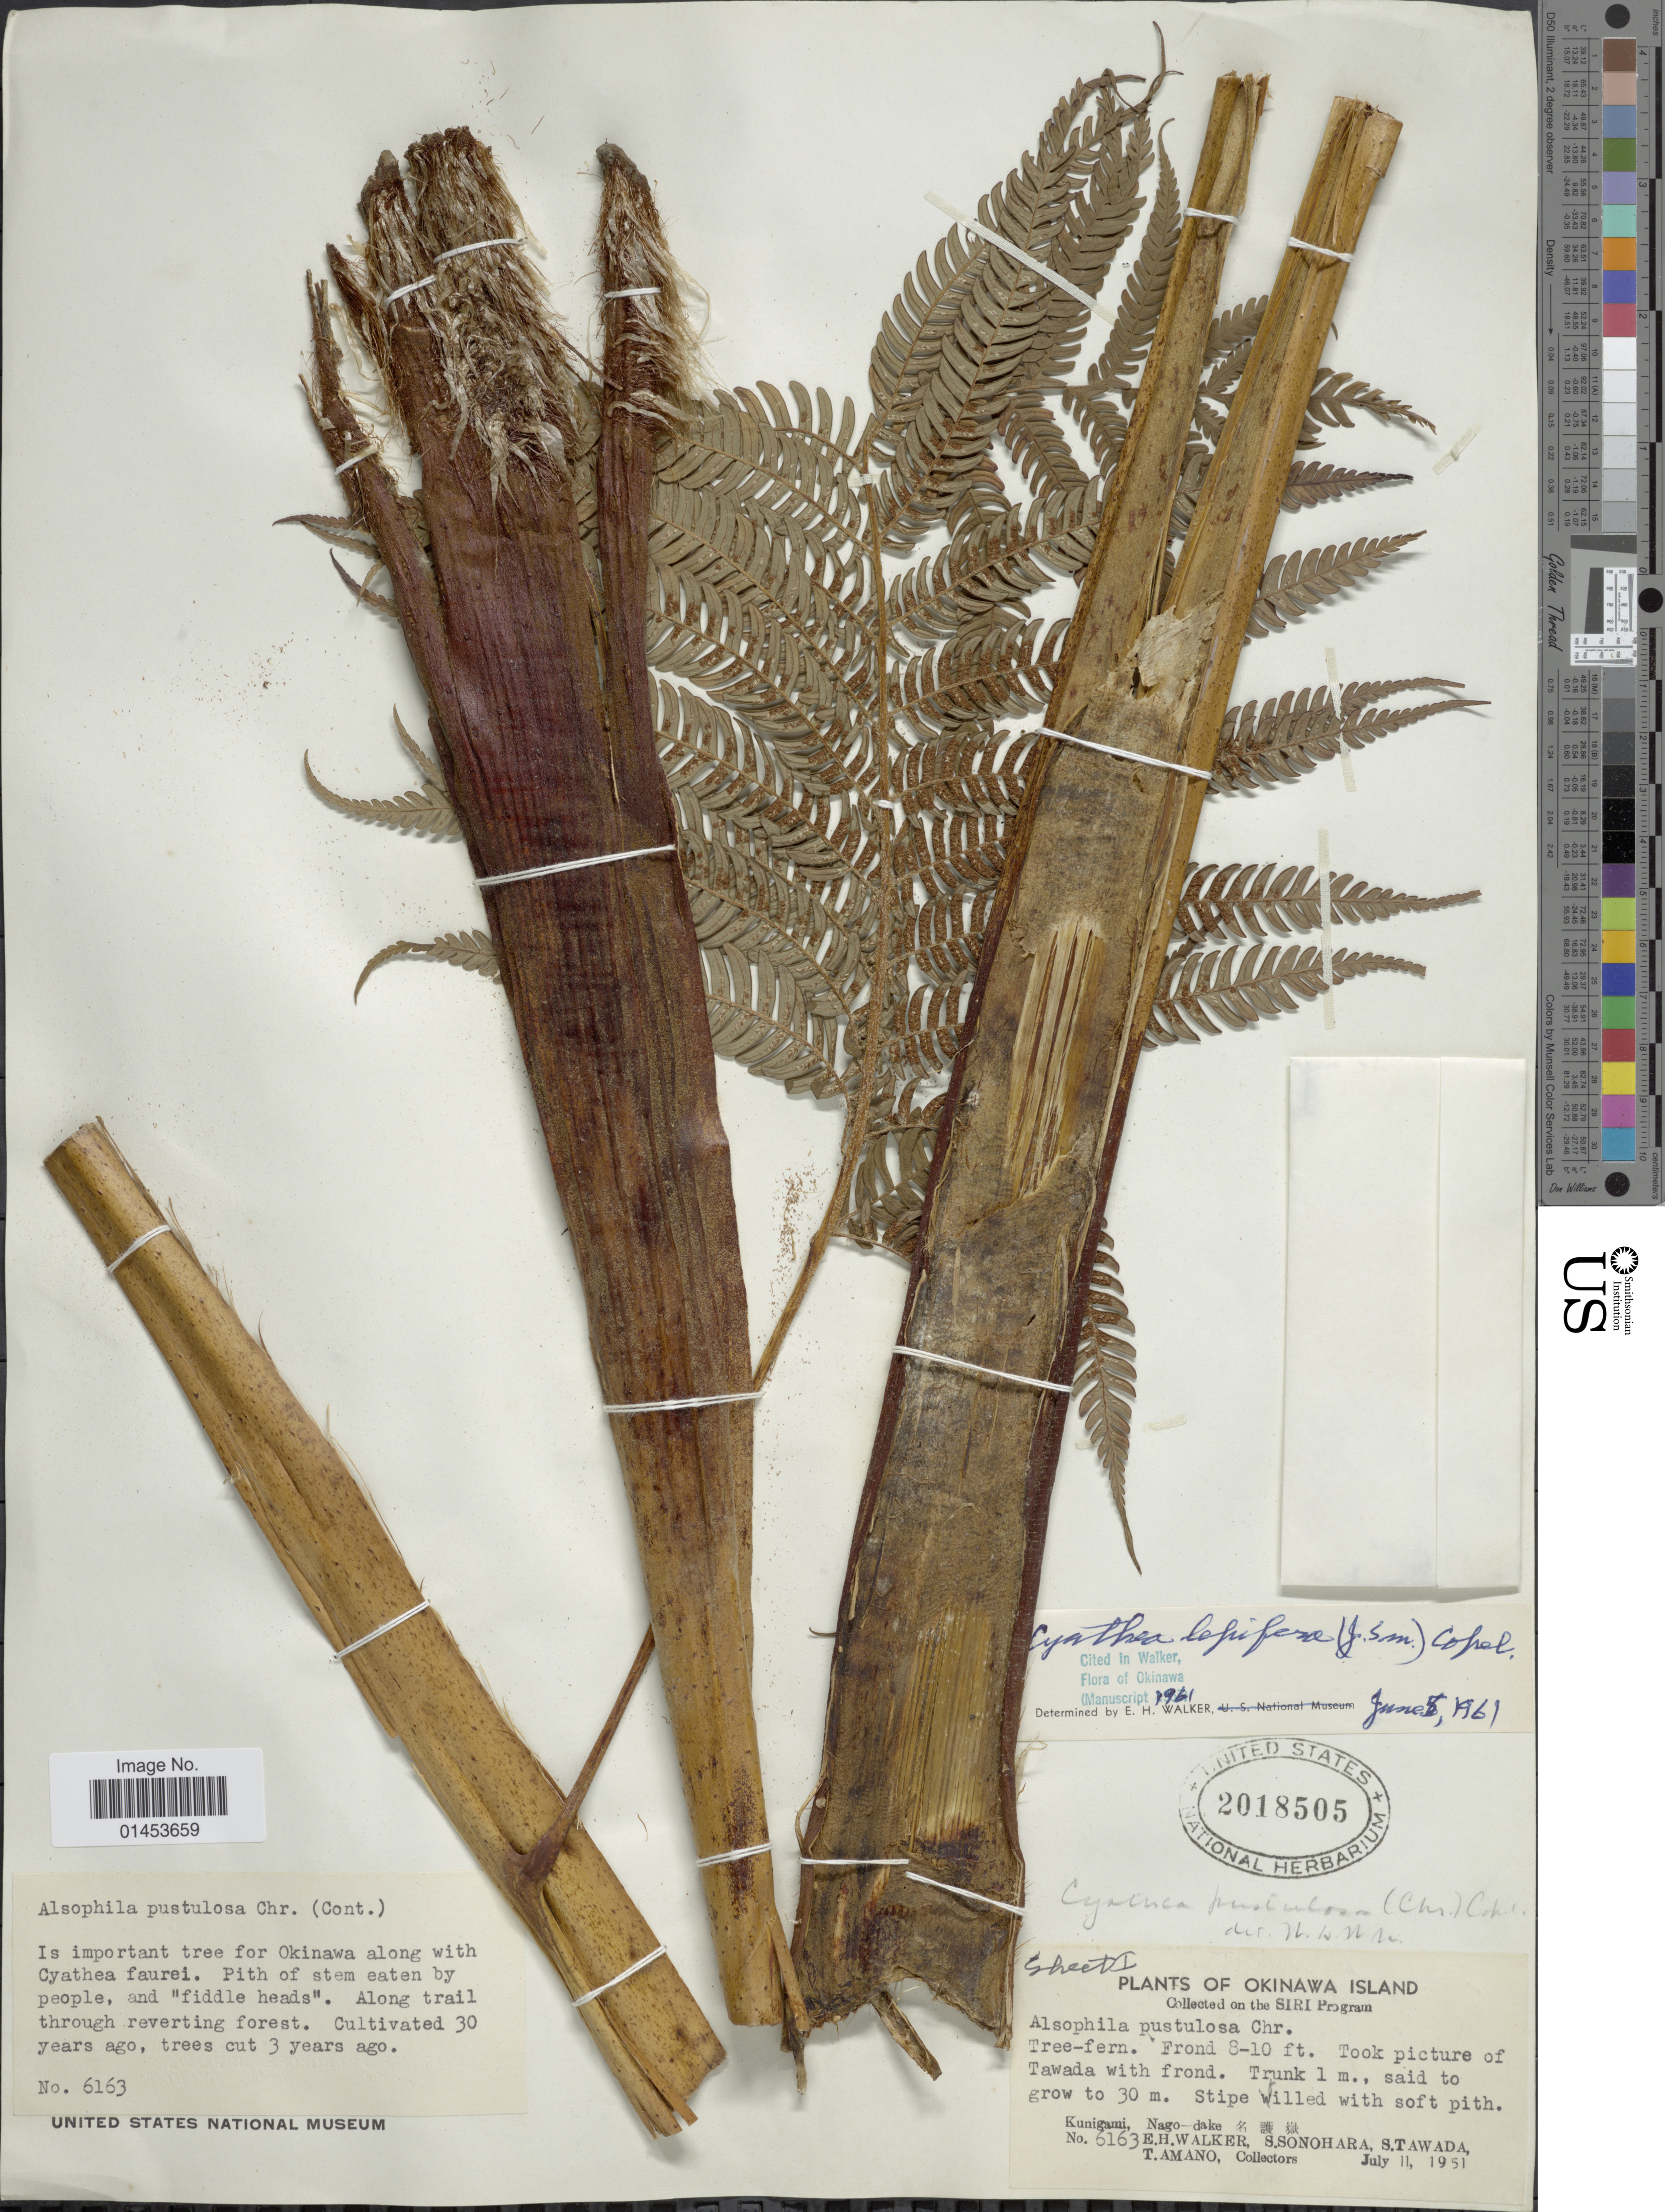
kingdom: Plantae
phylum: Tracheophyta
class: Polypodiopsida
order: Cyatheales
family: Cyatheaceae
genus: Cyathea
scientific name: Cyathea lepifera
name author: (J. Sm.) Copel.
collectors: E. H. Walker, S. Sonohara, S. Tawada & T. Amano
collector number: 6163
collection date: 1951-07-11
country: Japan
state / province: Okinawa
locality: Okinawa Island, Kunigami, Nago-dake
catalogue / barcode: US 2018505